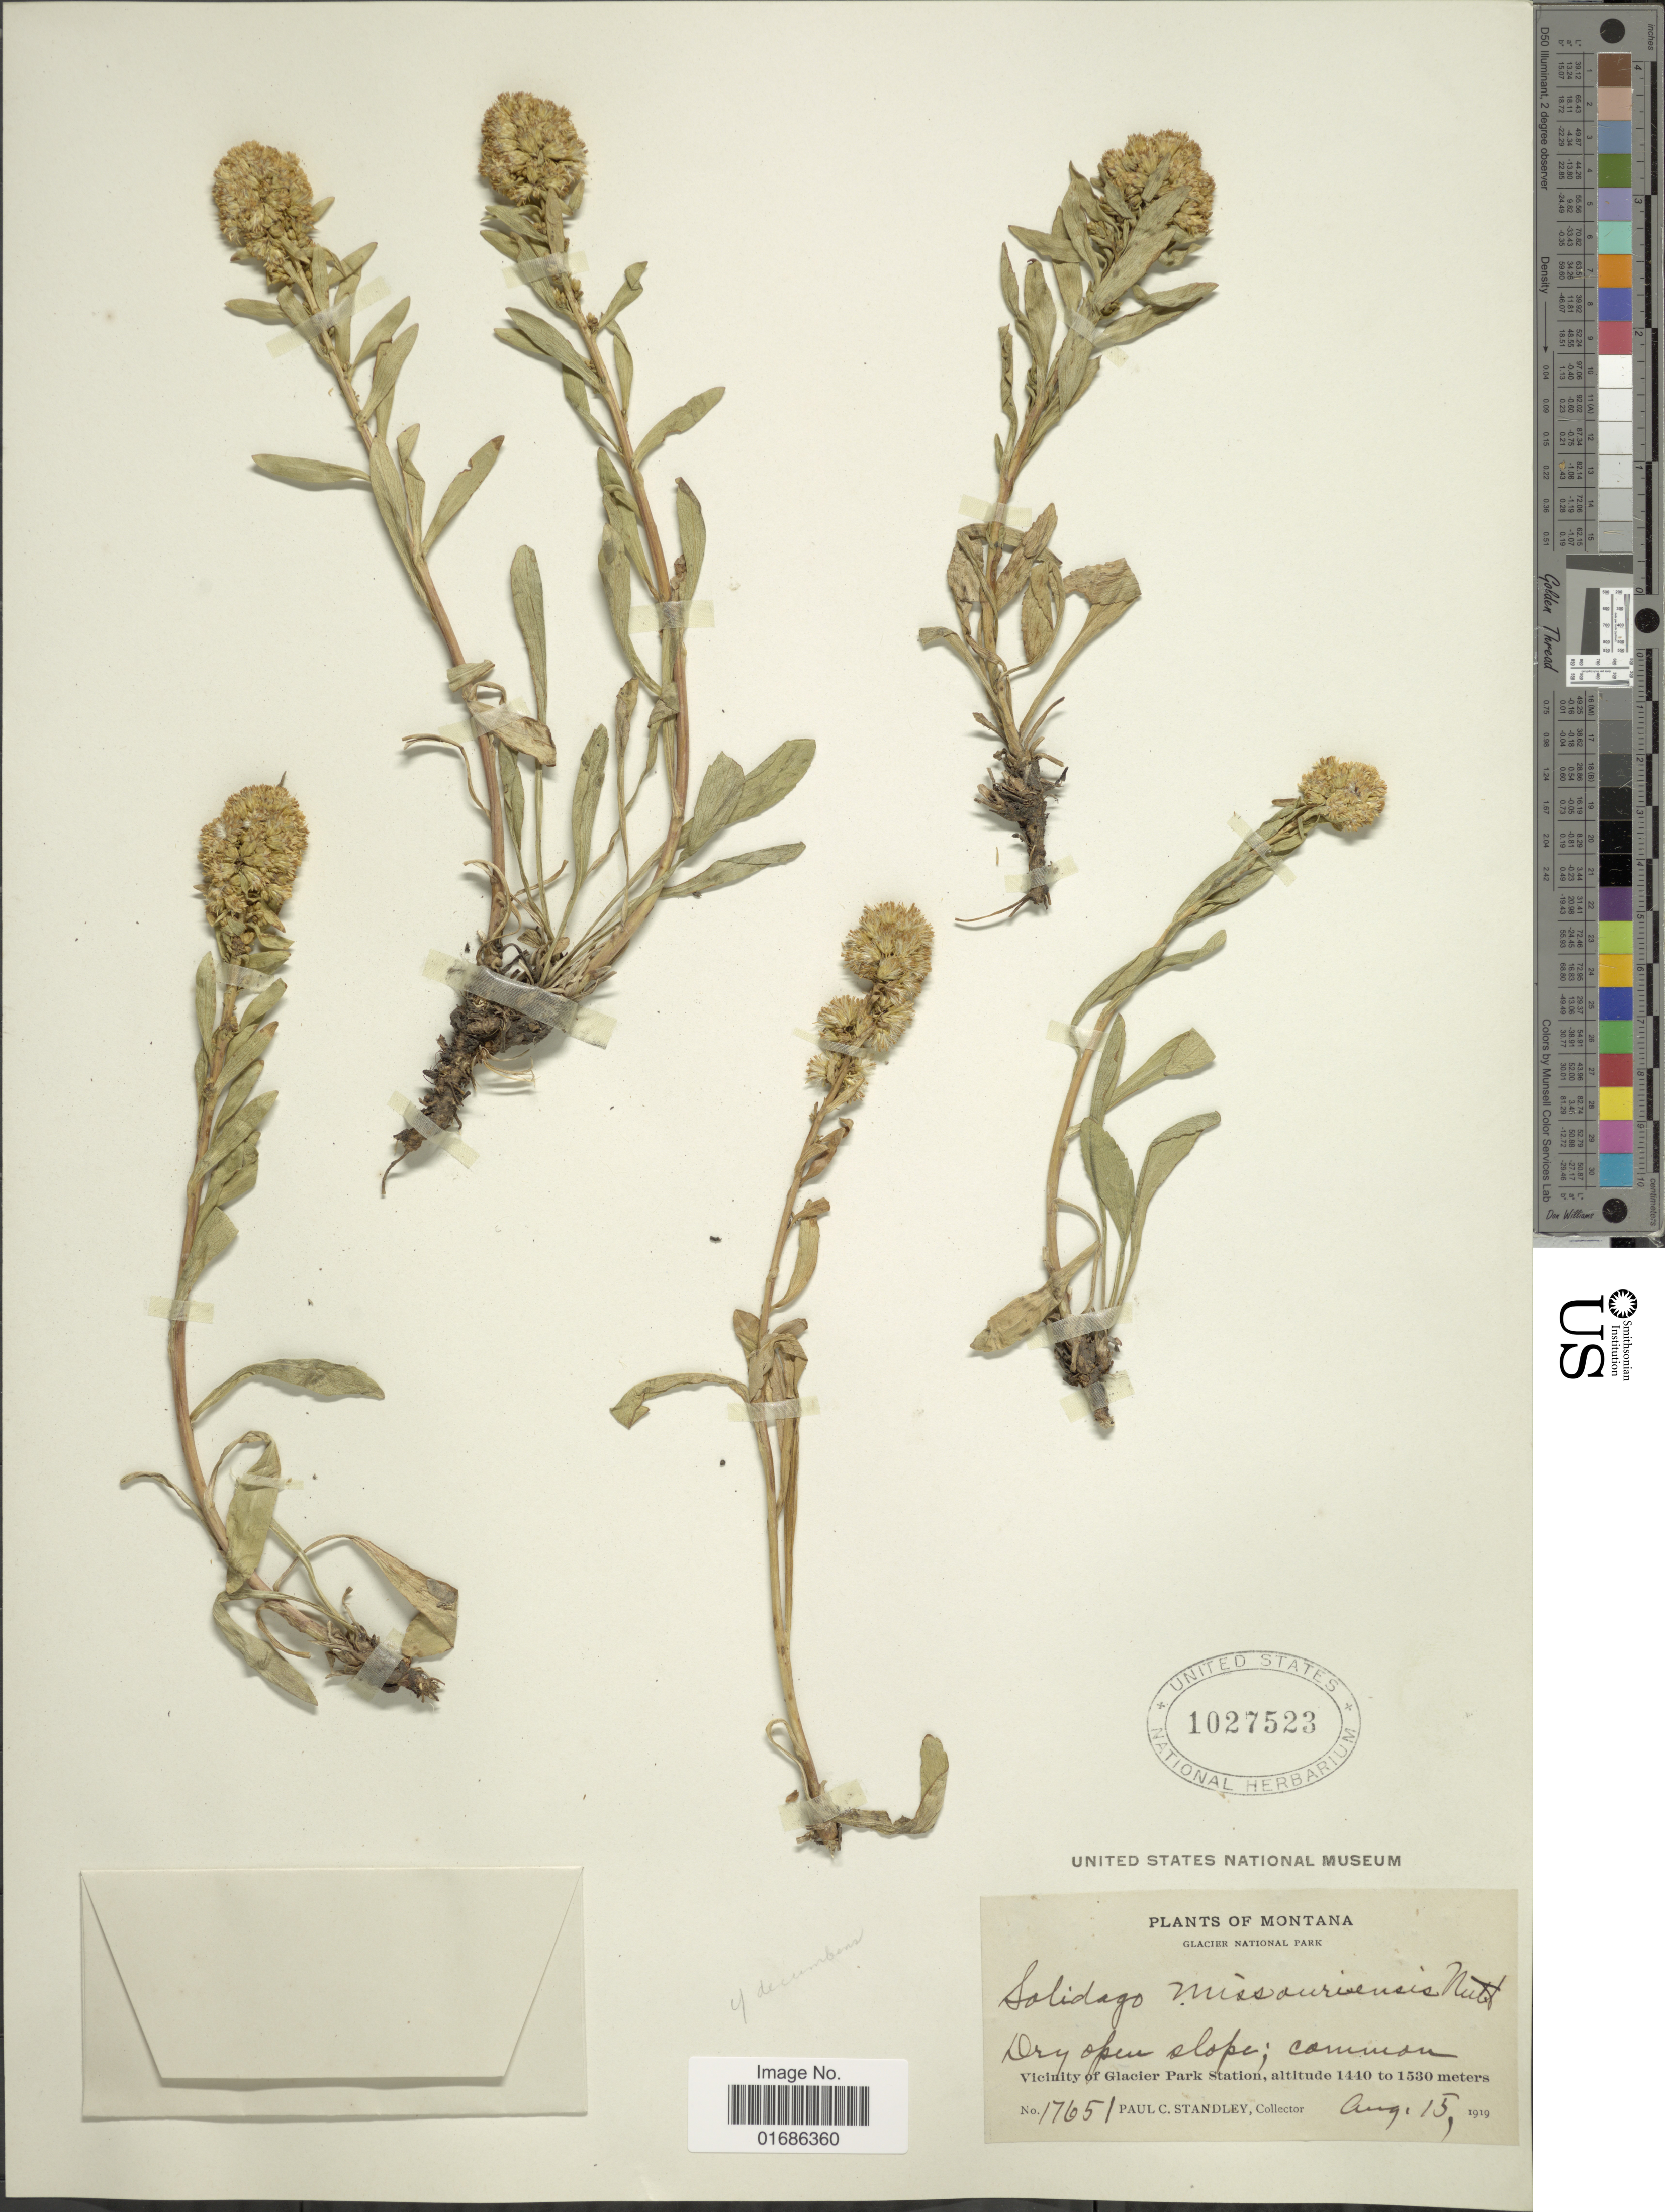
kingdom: Plantae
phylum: Tracheophyta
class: Magnoliopsida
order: Asterales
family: Asteraceae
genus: Solidago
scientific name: Solidago decumbens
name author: Greene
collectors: P. C. Standley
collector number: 17651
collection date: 1919-08-15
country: United States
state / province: Montana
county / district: Glacier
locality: Glacier National Park, Vicinity of Glacier Park Station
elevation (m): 1440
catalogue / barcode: US 1027523